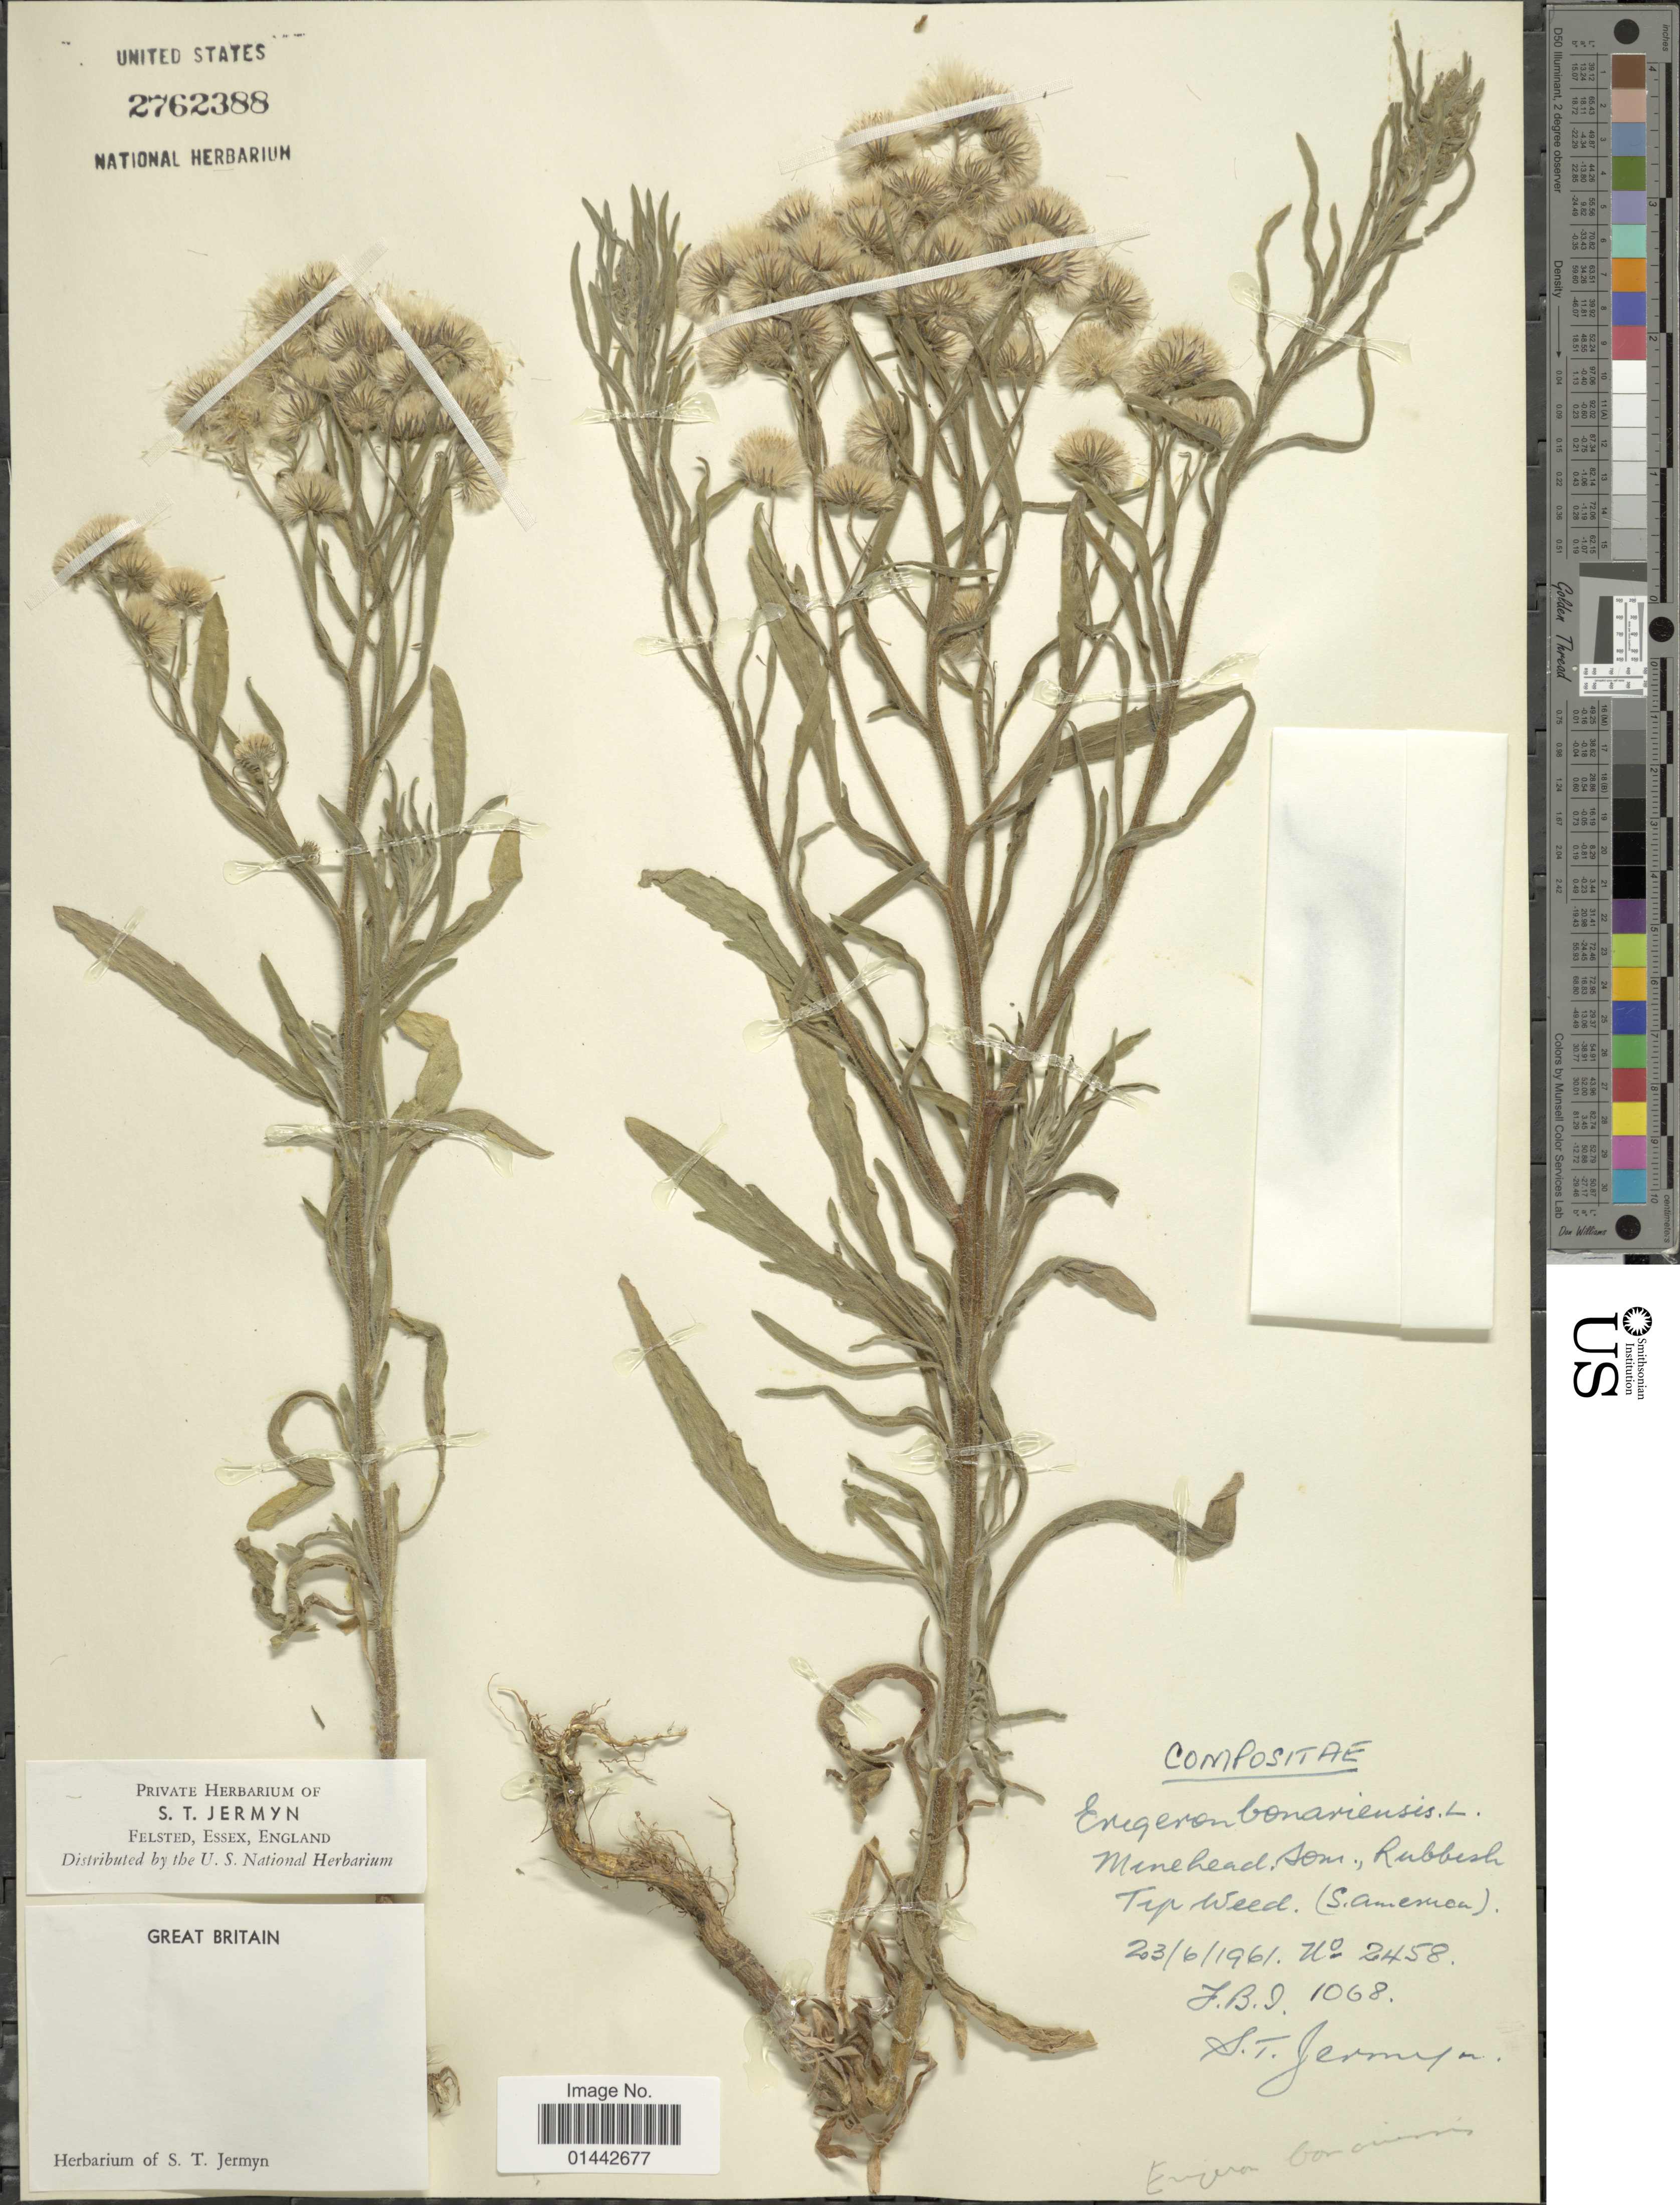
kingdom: Plantae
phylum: Tracheophyta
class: Magnoliopsida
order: Asterales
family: Asteraceae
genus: Erigeron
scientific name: Erigeron bonariensis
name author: L.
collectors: S. Jermyn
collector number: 2458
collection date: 1961-06-23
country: United Kingdom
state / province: England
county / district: Somerset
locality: Minehead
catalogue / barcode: US 2762388